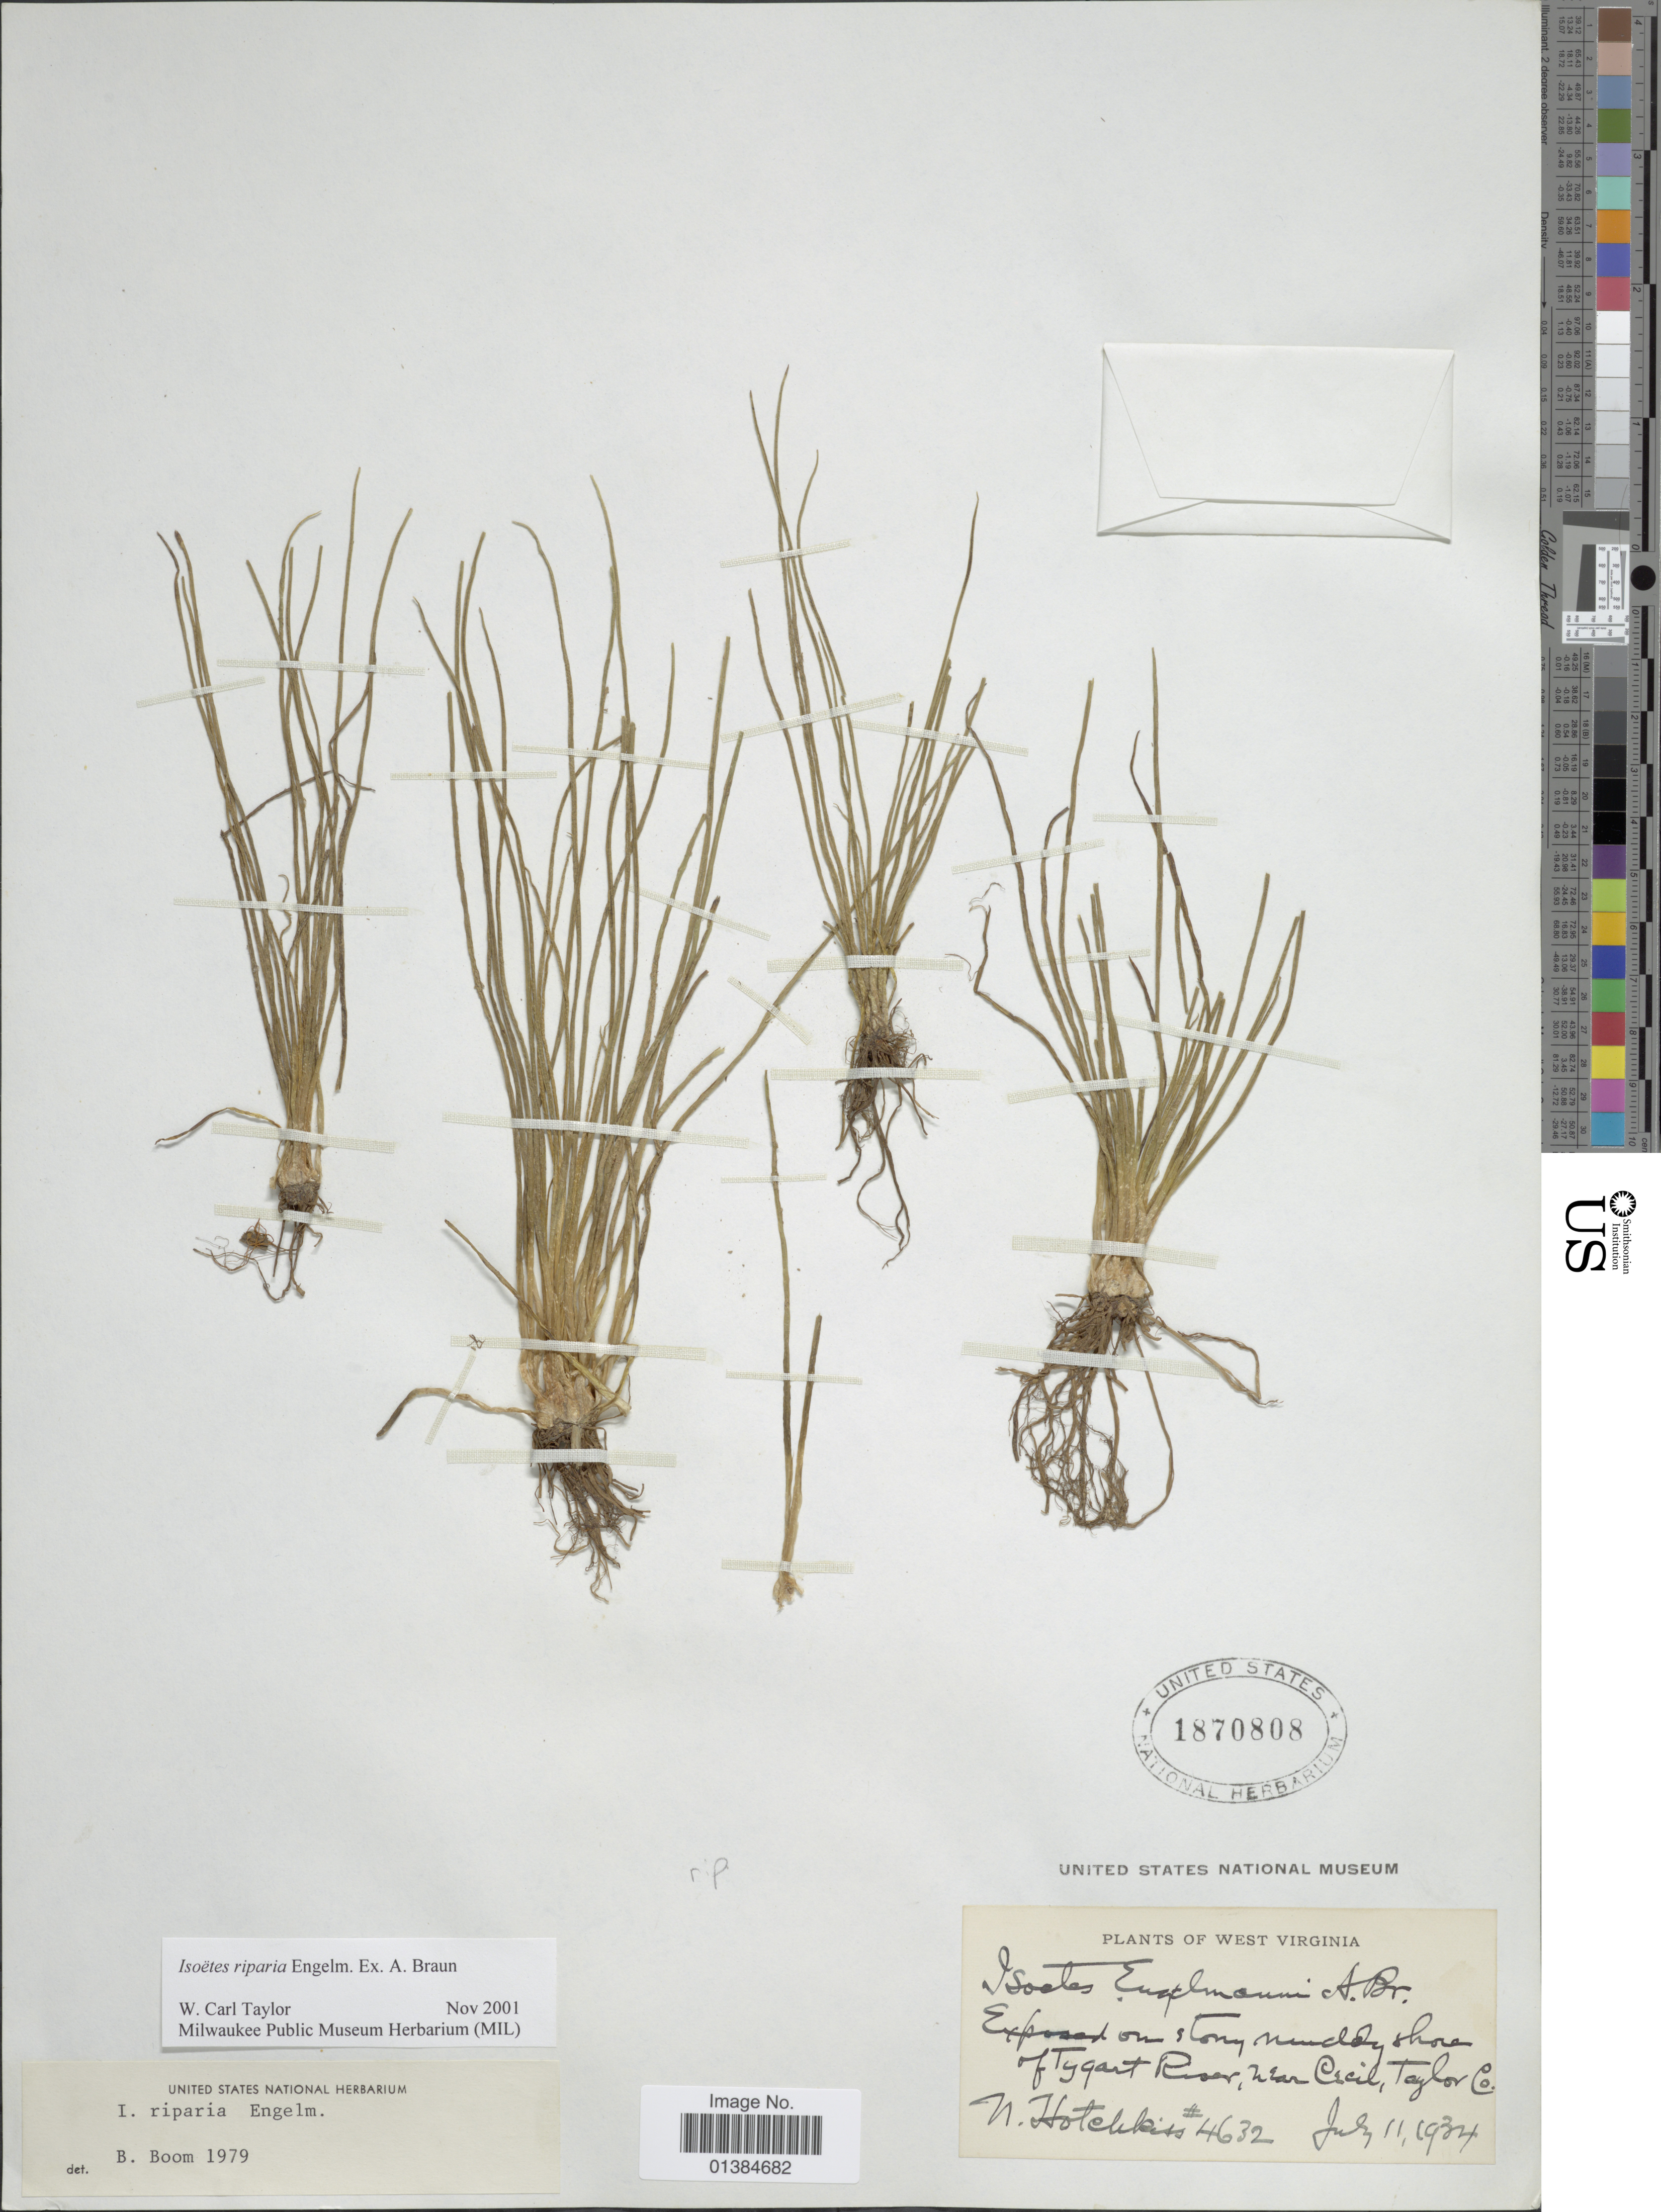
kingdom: Plantae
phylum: Tracheophyta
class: Lycopodiopsida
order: Isoetales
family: Isoetaceae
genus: Isoetes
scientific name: Isoetes riparia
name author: Engelm. ex A. Braun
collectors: N. Hotchkiss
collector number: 4632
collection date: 1934-07-11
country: United States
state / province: West Virginia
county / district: Taylor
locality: Exposed on stony muddy shore of Tygart River, near Cecil, Taylor Co.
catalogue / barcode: US 1870808